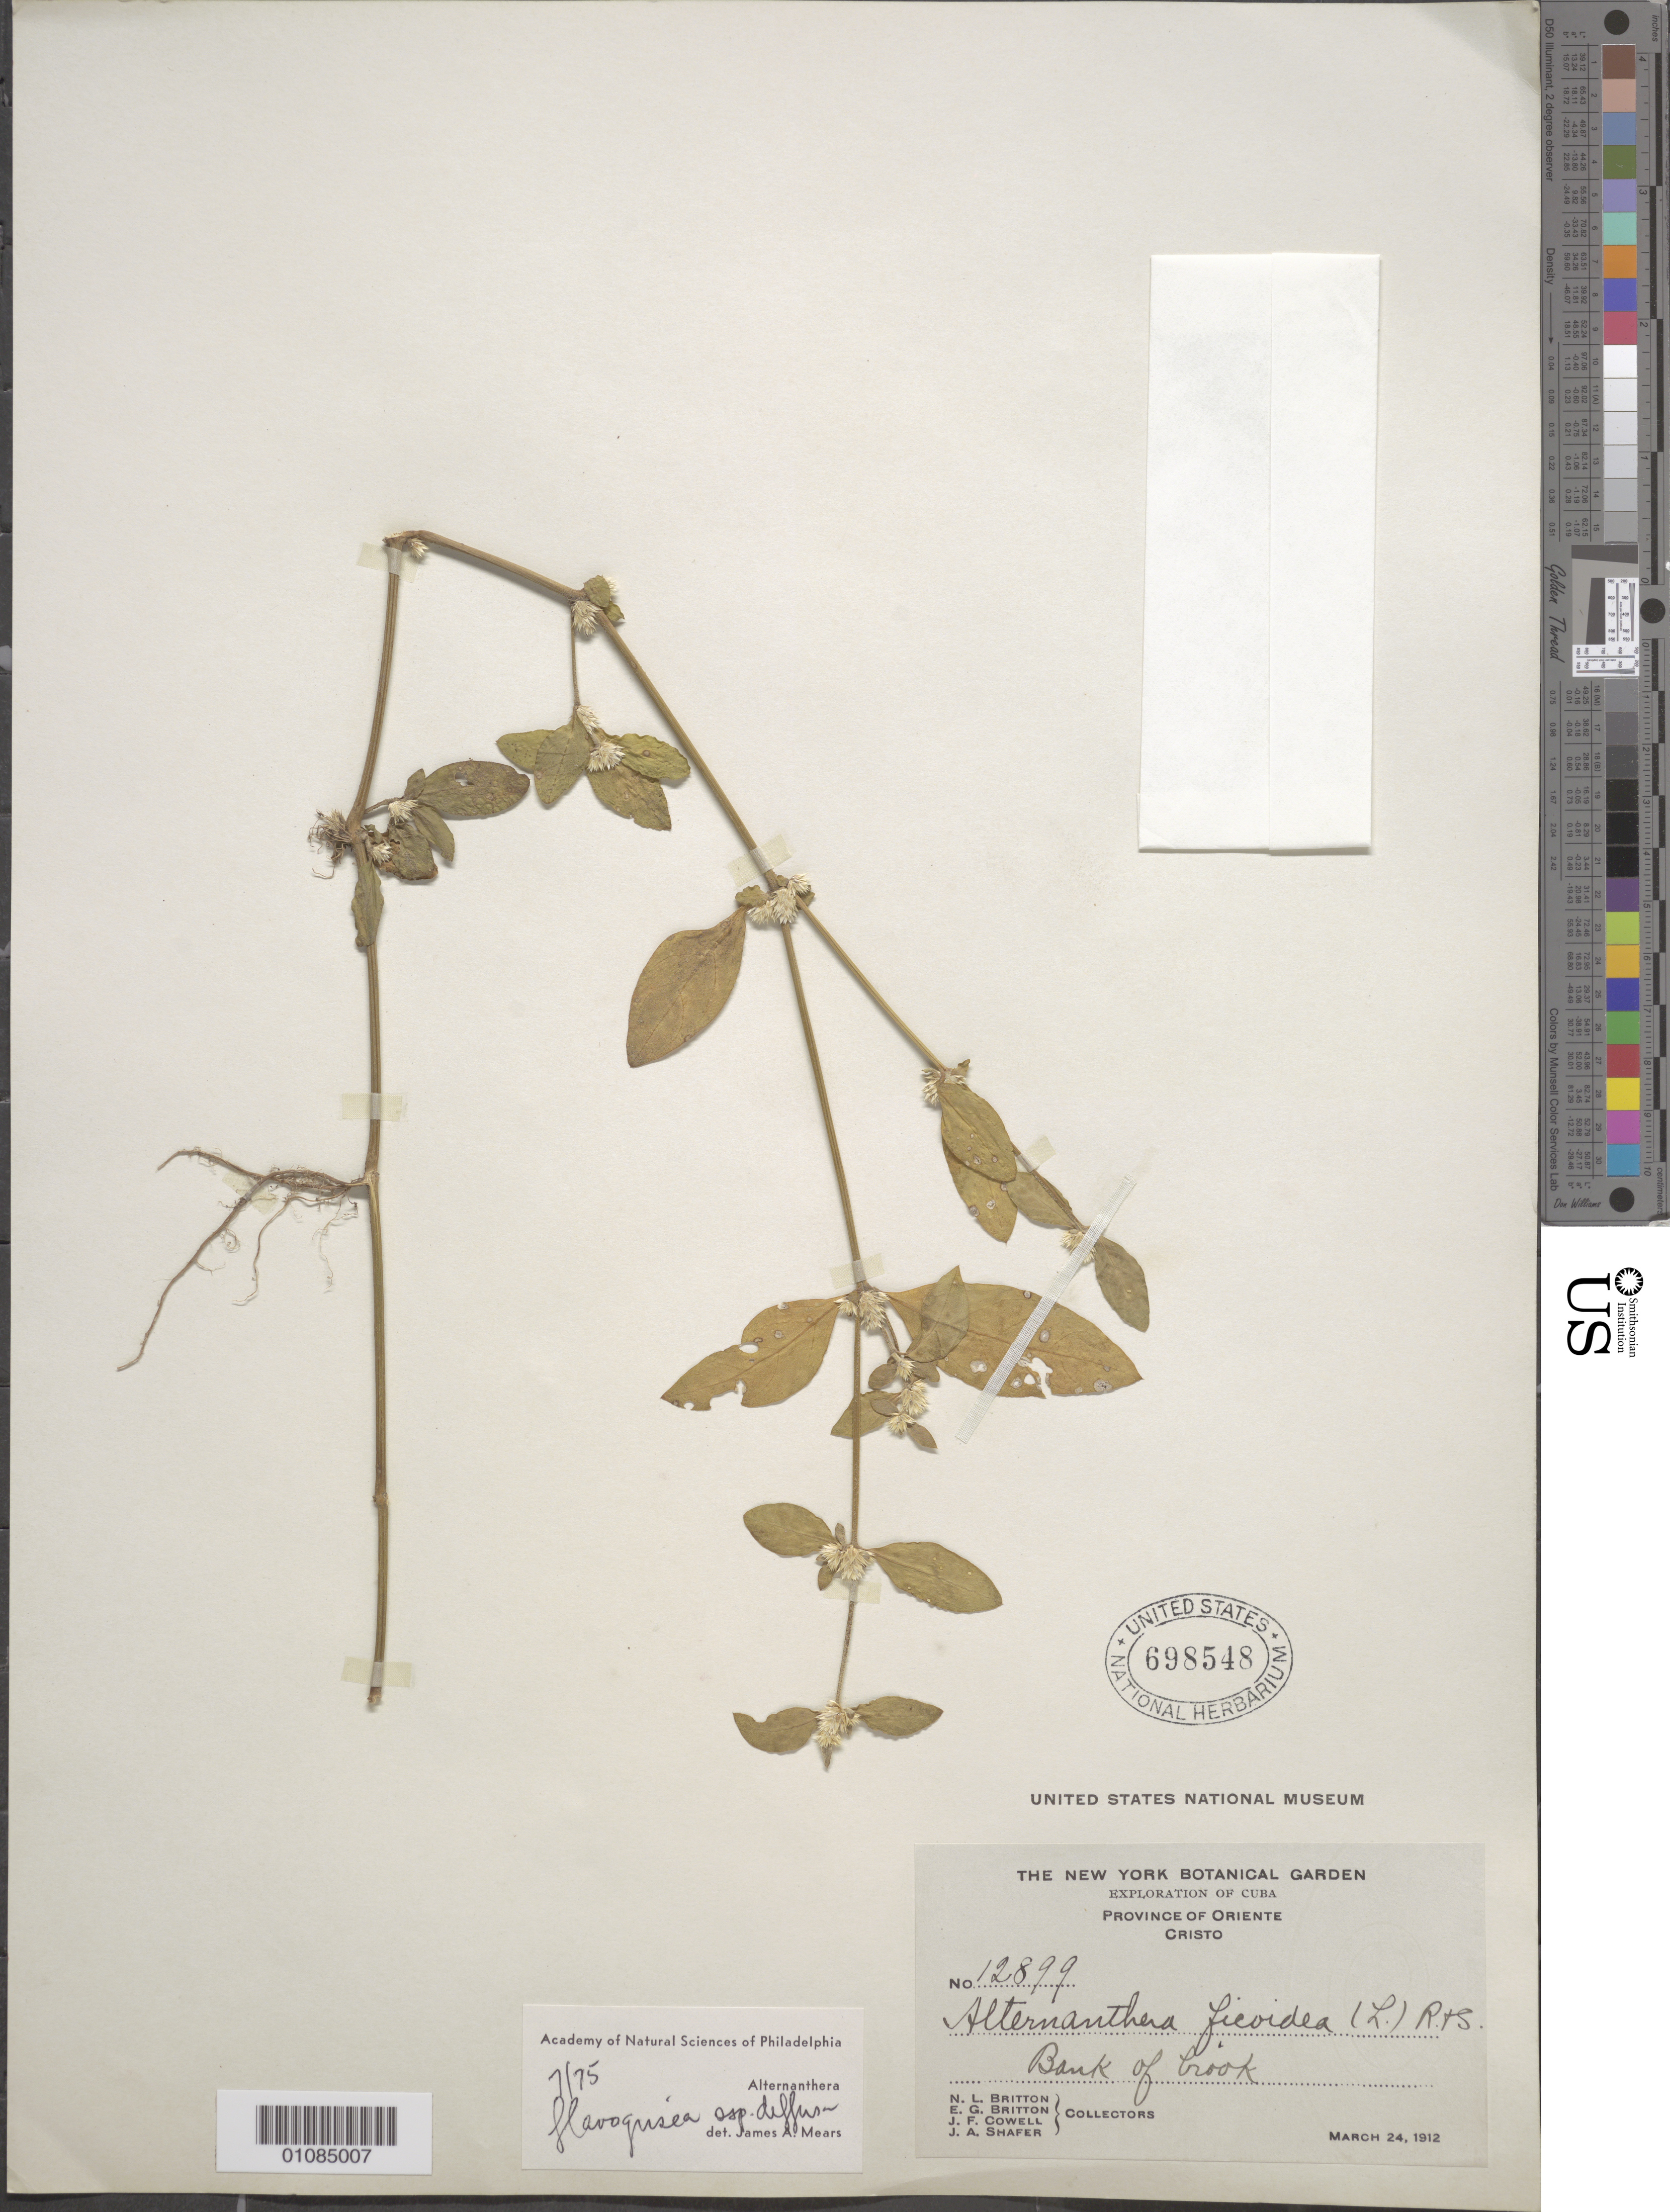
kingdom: Plantae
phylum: Tracheophyta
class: Magnoliopsida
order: Caryophyllales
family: Amaranthaceae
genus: Alternanthera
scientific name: Alternanthera flavogrisea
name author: Urb.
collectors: N. Britton, E. G. Britton, J. F. Cowell & J. A. Shafer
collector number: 12899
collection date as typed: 24 Mar 1912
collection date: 1912-03-24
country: Cuba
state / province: Oriente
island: Cuba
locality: Oriente, Cristo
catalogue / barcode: US 698548